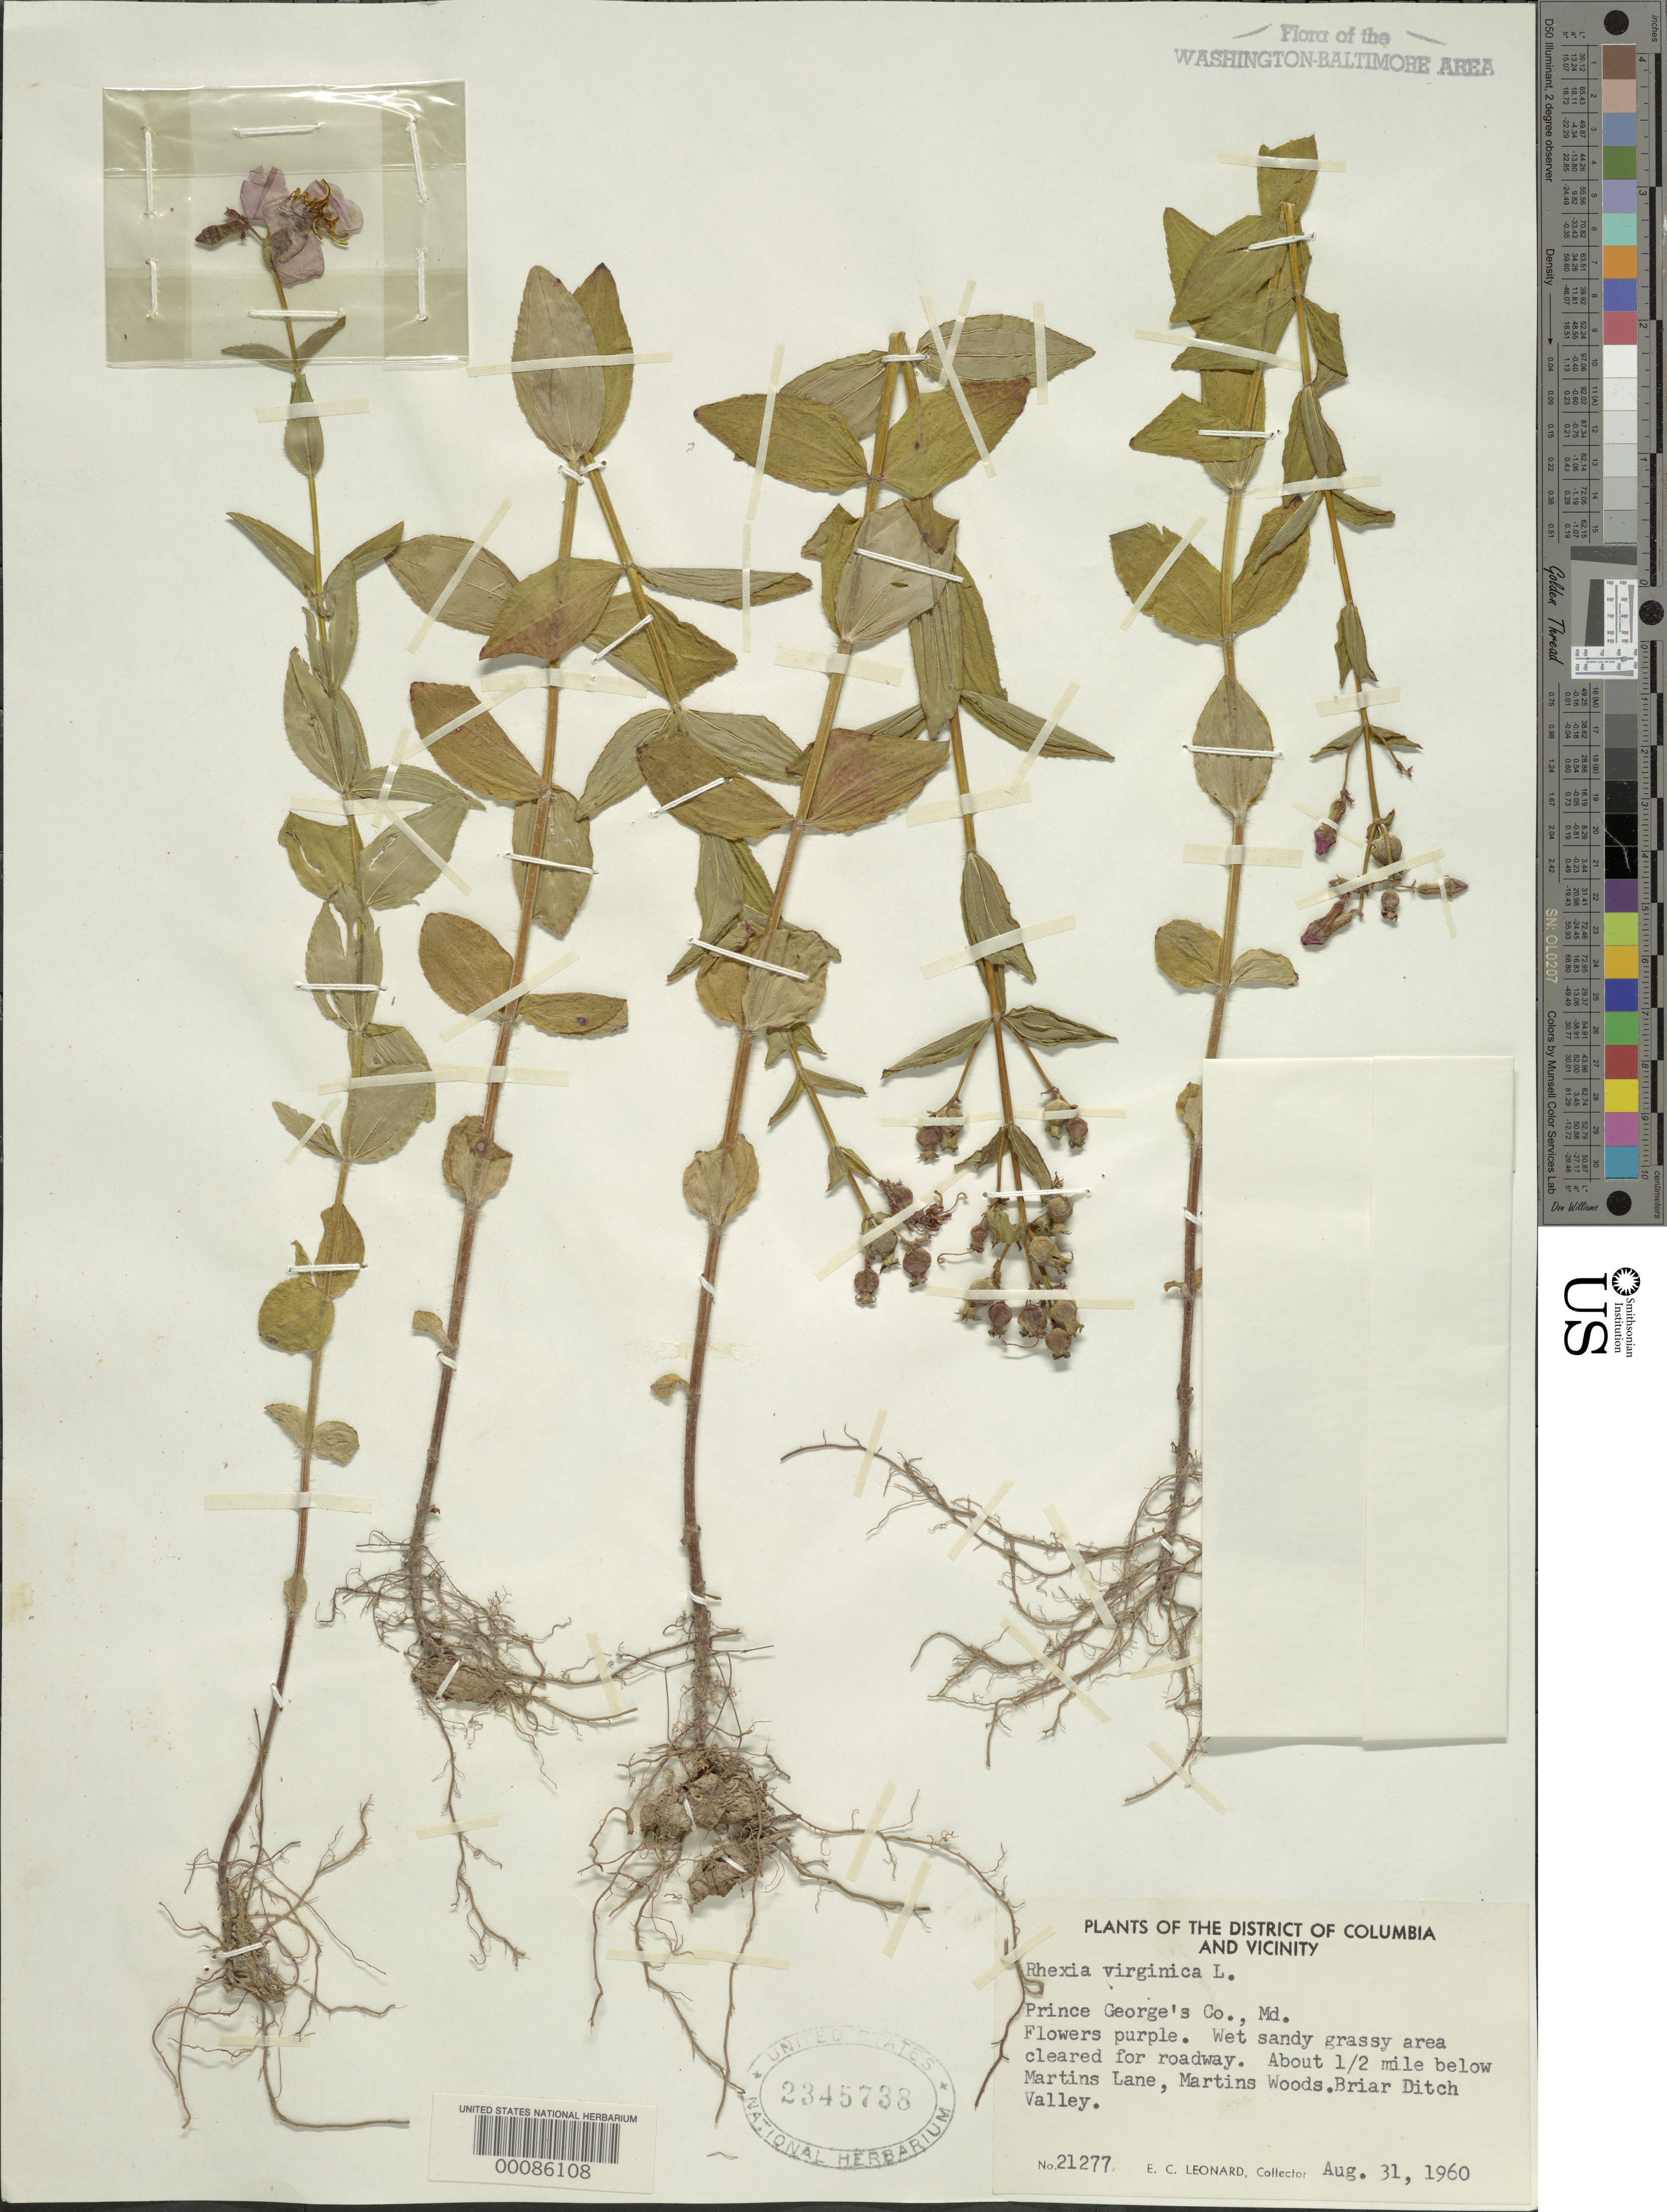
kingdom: Plantae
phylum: Tracheophyta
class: Magnoliopsida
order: Myrtales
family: Melastomataceae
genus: Rhexia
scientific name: Rhexia virginica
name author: L.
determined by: James, C. W.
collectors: E. C. Leonard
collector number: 21277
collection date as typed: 31 Aug 1960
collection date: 1960-08-31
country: United States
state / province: Maryland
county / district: Prince George's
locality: Ley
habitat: Wet sandy grassy area cleared for roadway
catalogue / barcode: US 2345738